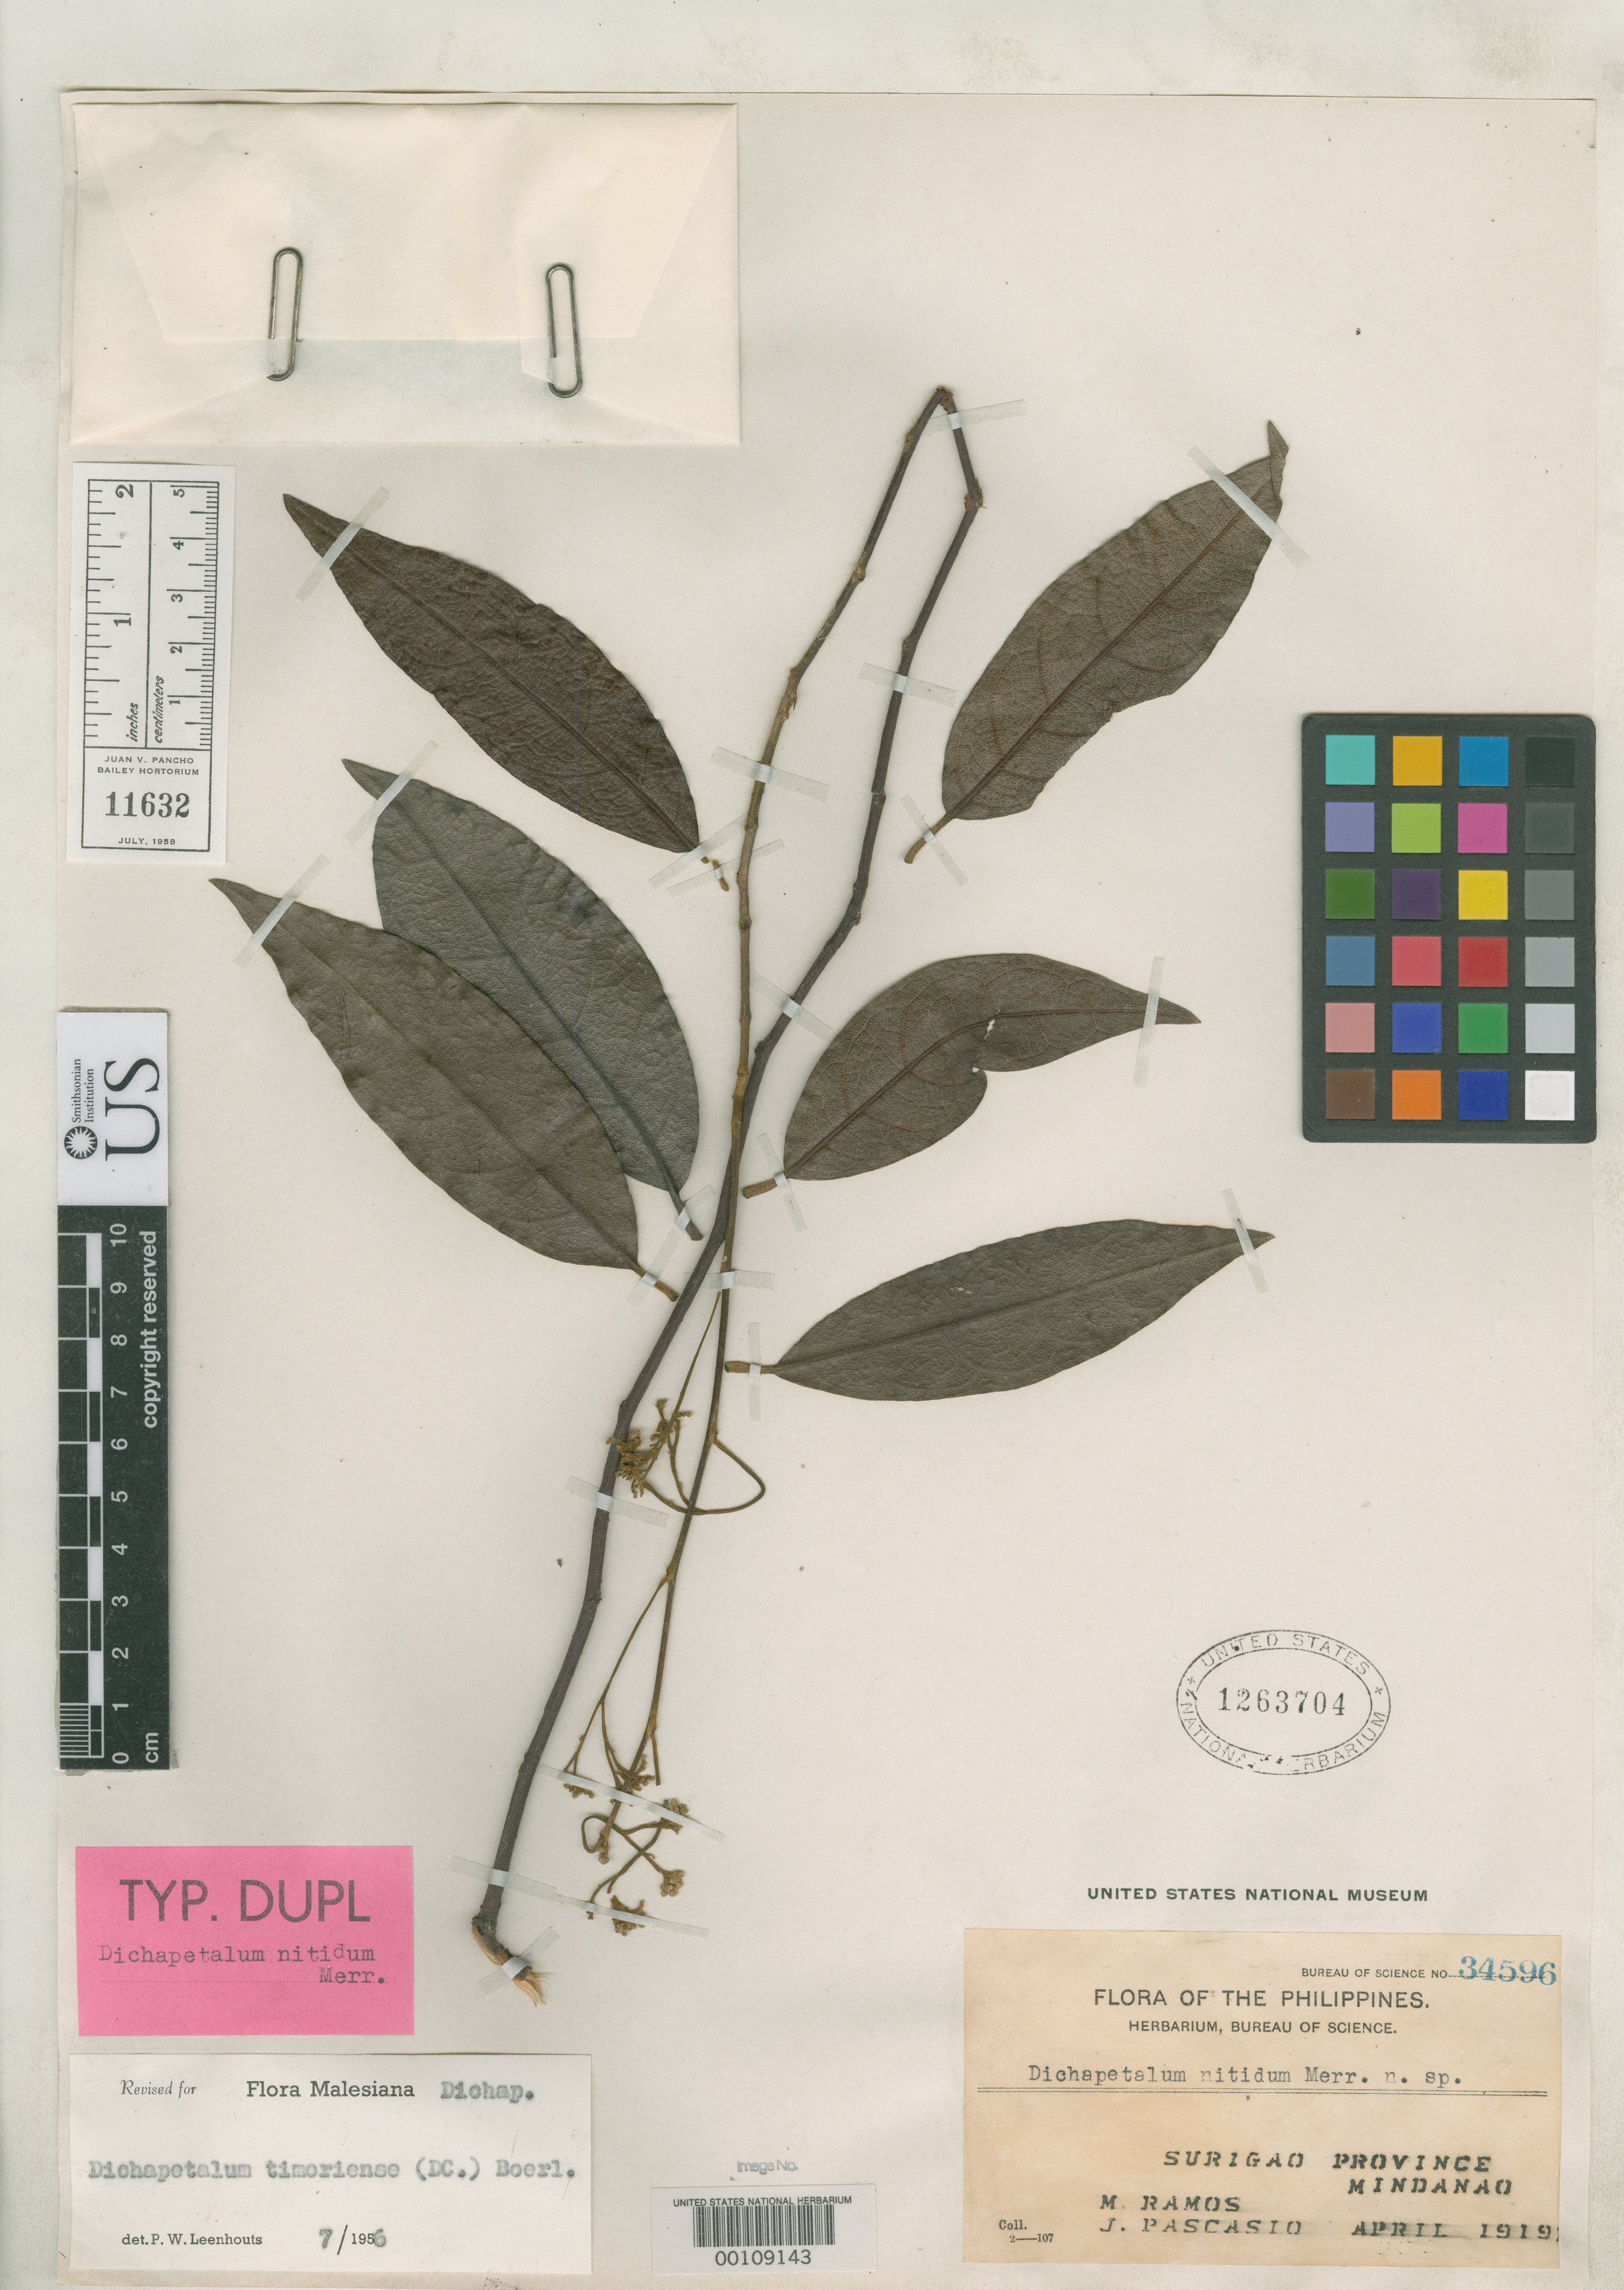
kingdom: Plantae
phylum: Tracheophyta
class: Magnoliopsida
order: Malpighiales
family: Dichapetalaceae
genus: Dichapetalum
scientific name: Dichapetalum nitidum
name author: Merr.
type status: Isotype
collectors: M. Ramos & J. Pascasio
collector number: Bur. Sci. 34596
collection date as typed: Apr 1919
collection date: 1919-04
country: Philippines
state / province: Caraga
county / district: Surigao del Norte / Surigao del Sur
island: Mindanao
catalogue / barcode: US 1263704